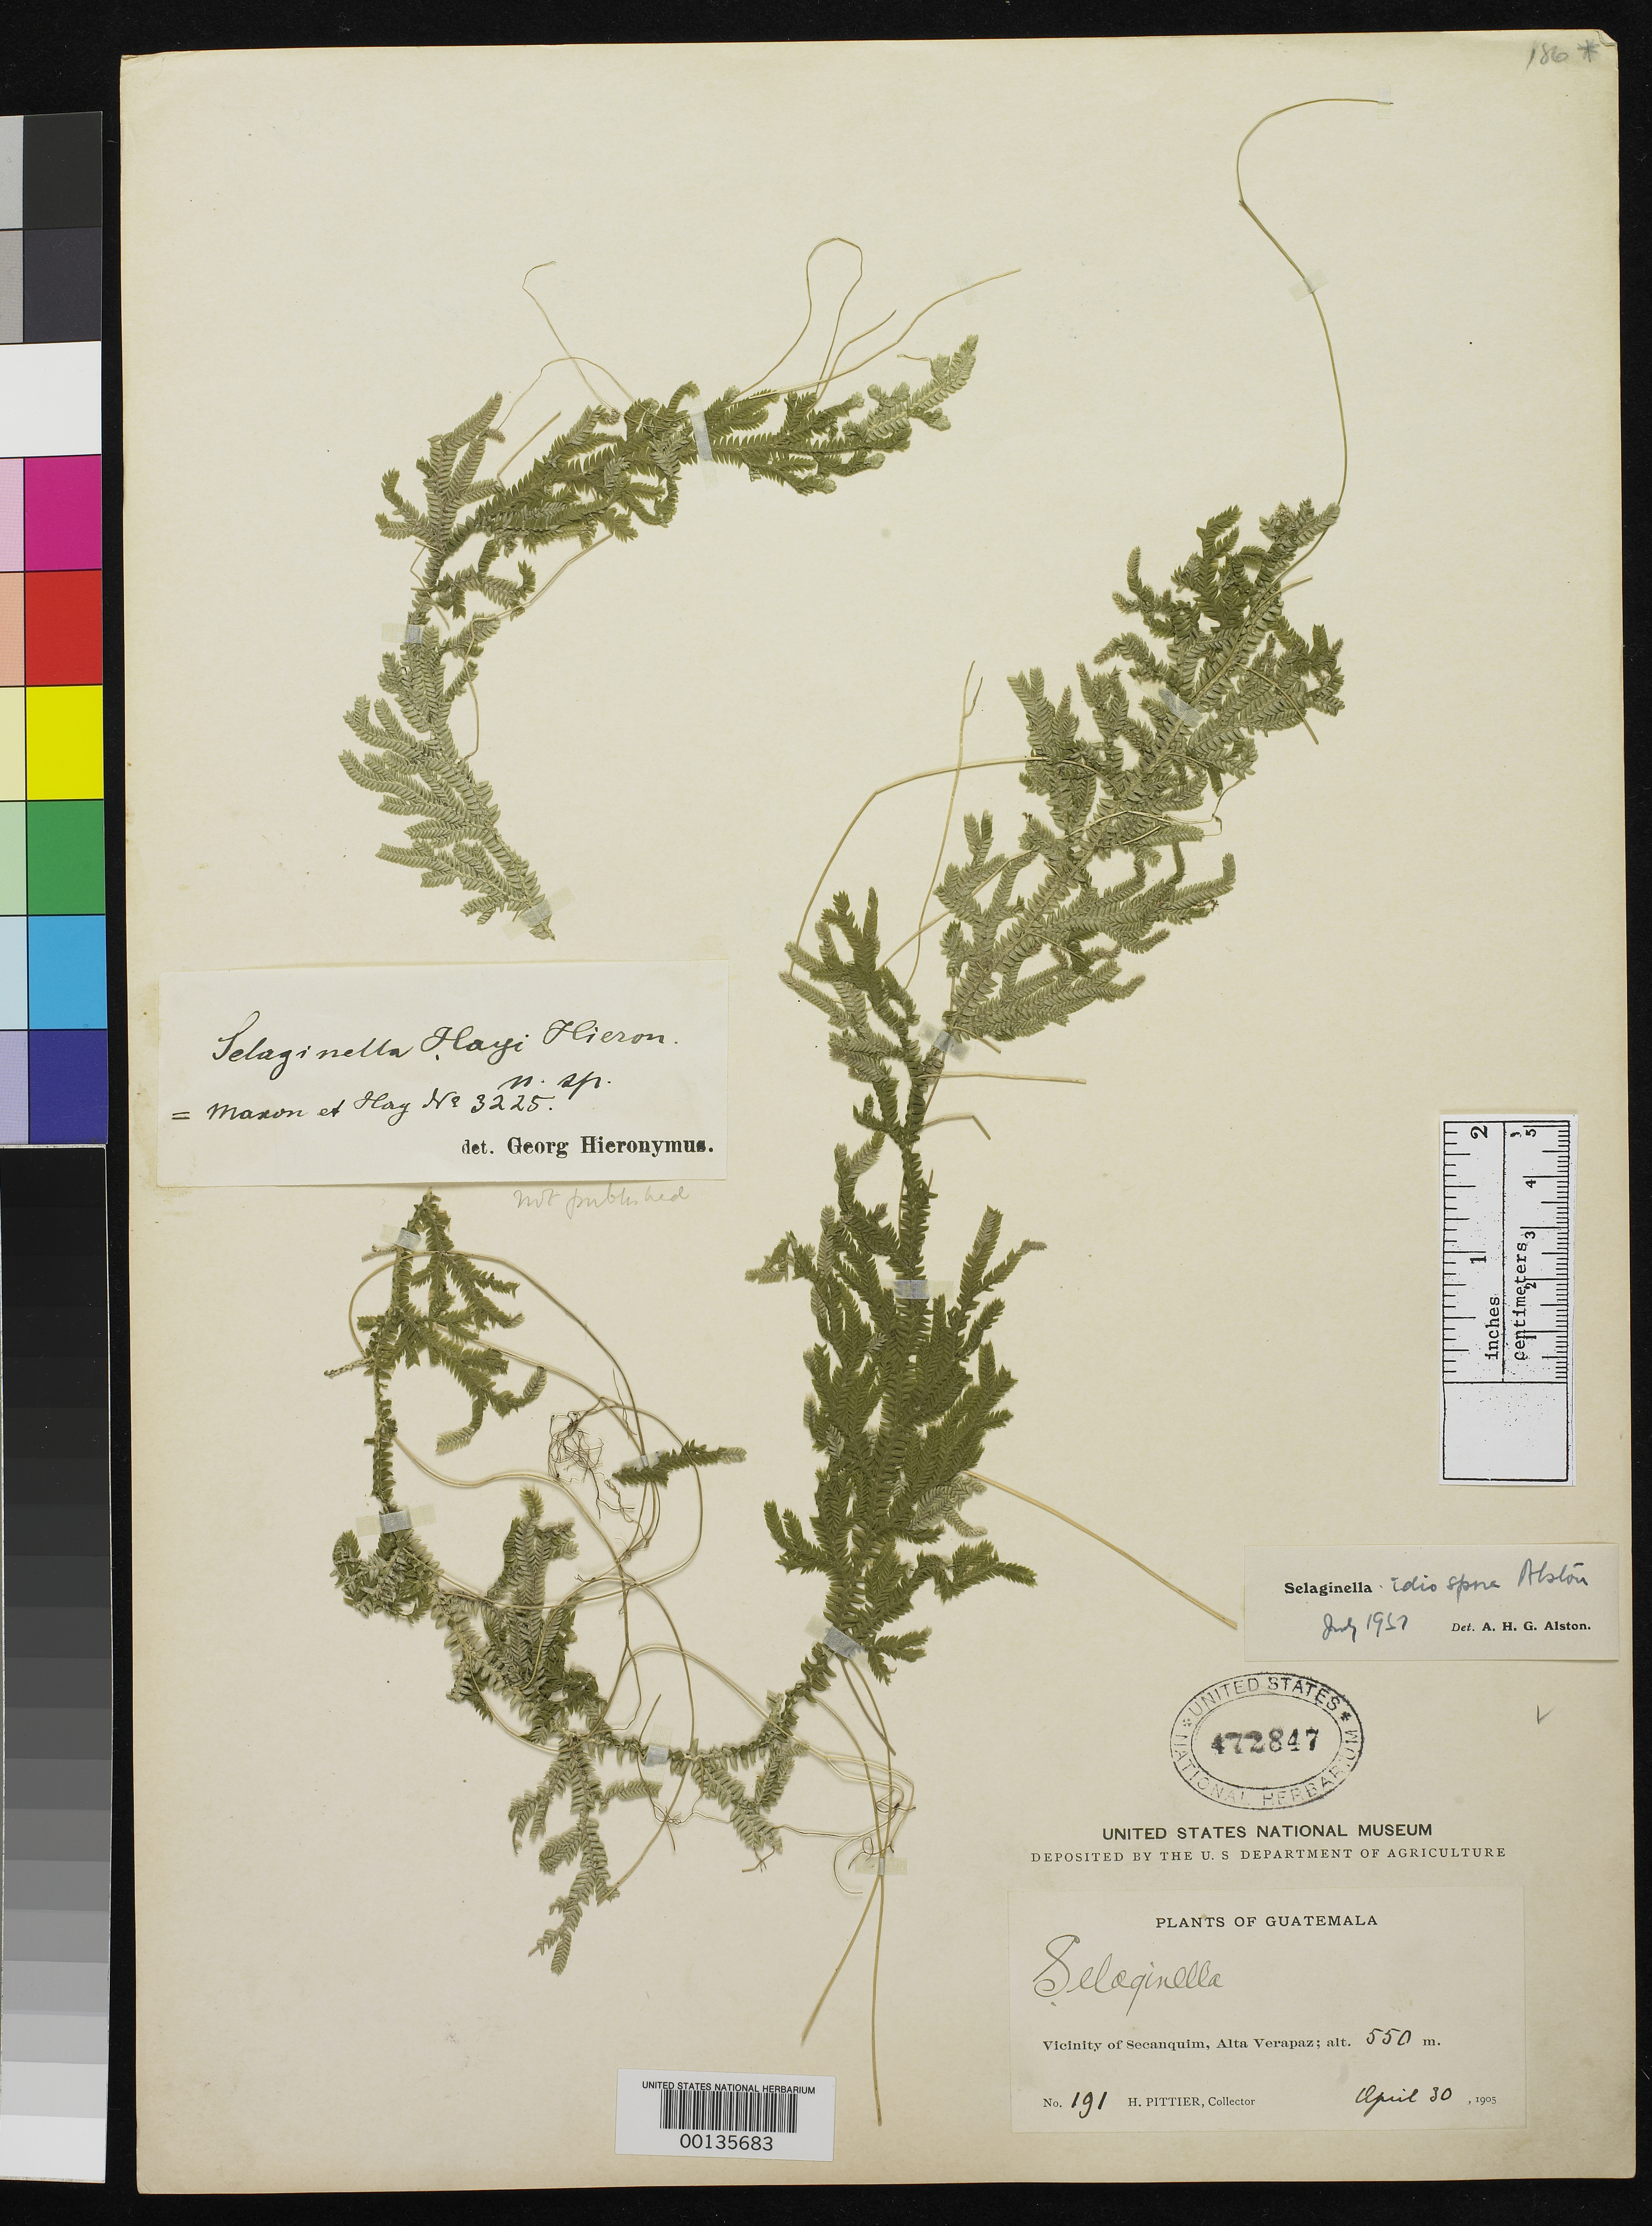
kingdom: Plantae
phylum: Tracheophyta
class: Lycopodiopsida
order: Selaginellales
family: Selaginellaceae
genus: Selaginella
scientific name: Selaginella idiospora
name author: Alston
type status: Isotype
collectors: H. F. Pittier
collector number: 191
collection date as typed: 30 Apr 1905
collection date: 1905-04-30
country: Guatemala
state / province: Alta Verapaz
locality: Vicinity of Secanquim.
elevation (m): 550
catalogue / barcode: US 472847